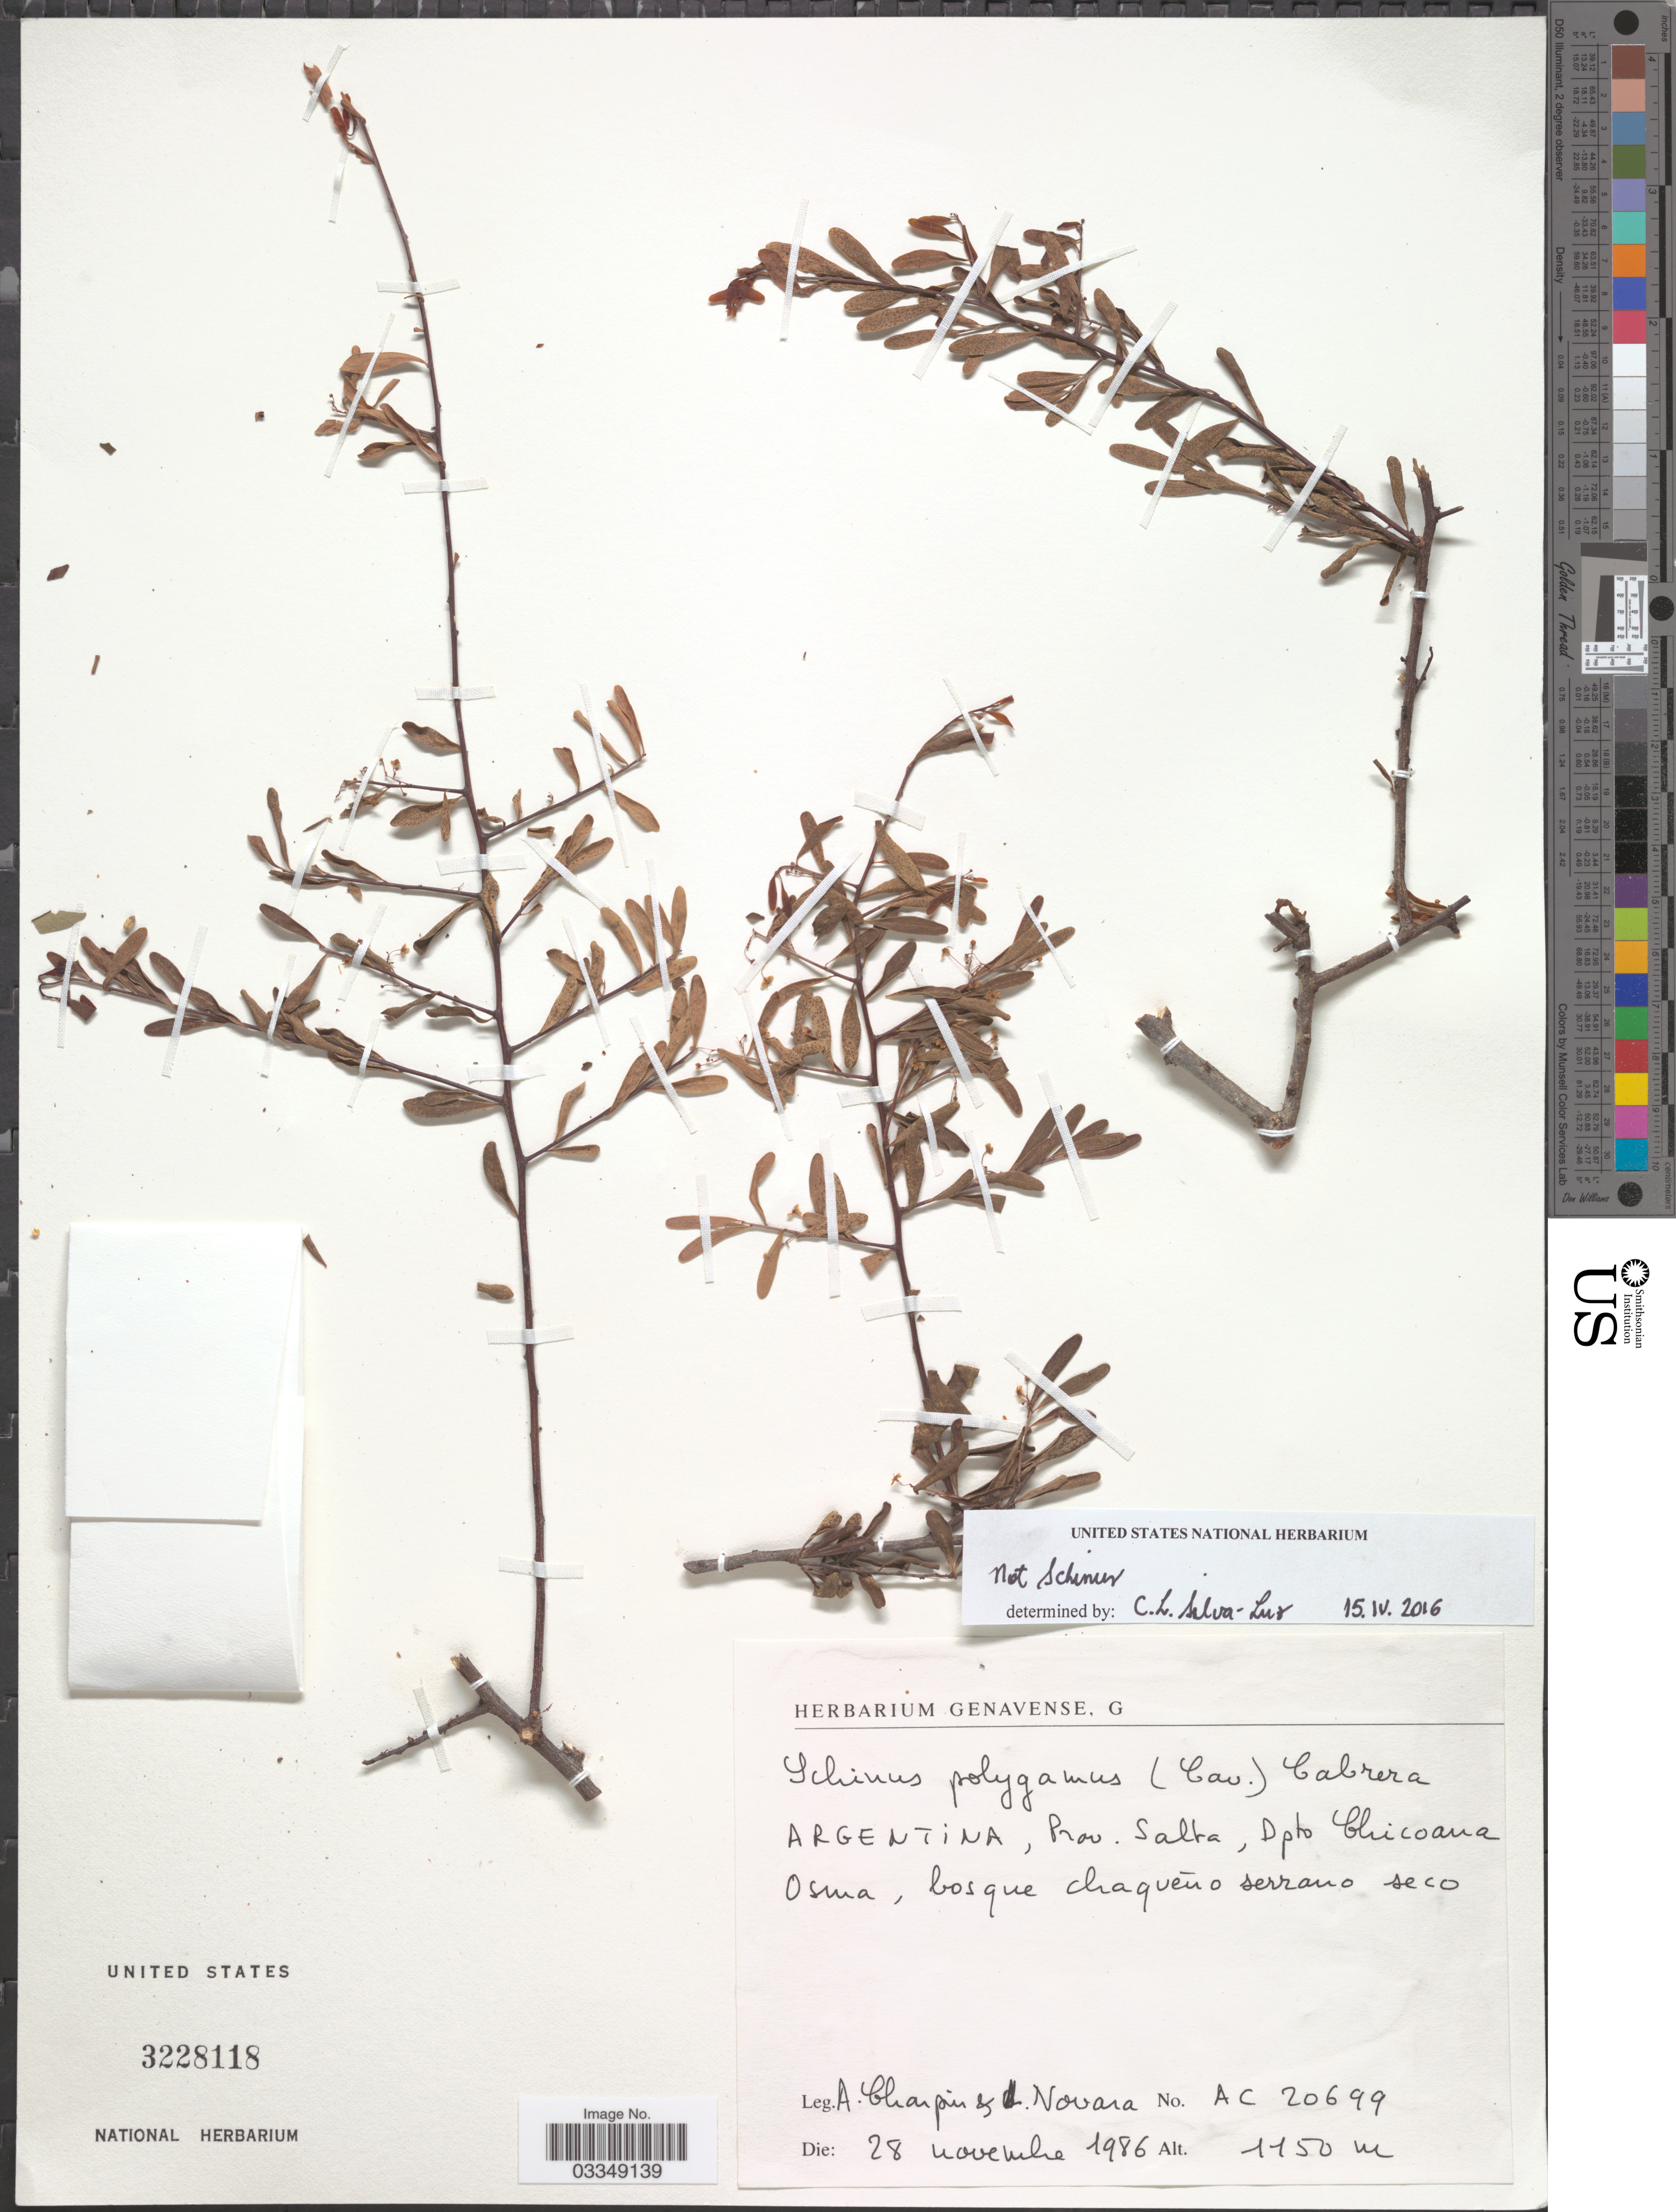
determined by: Mitchell, John D.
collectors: A. Charpin & L. Novara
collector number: AC 20699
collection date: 1986-11-28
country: Argentina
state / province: Salta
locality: Dpto. Chicoana Osma.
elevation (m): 1150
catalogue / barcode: US 3228118